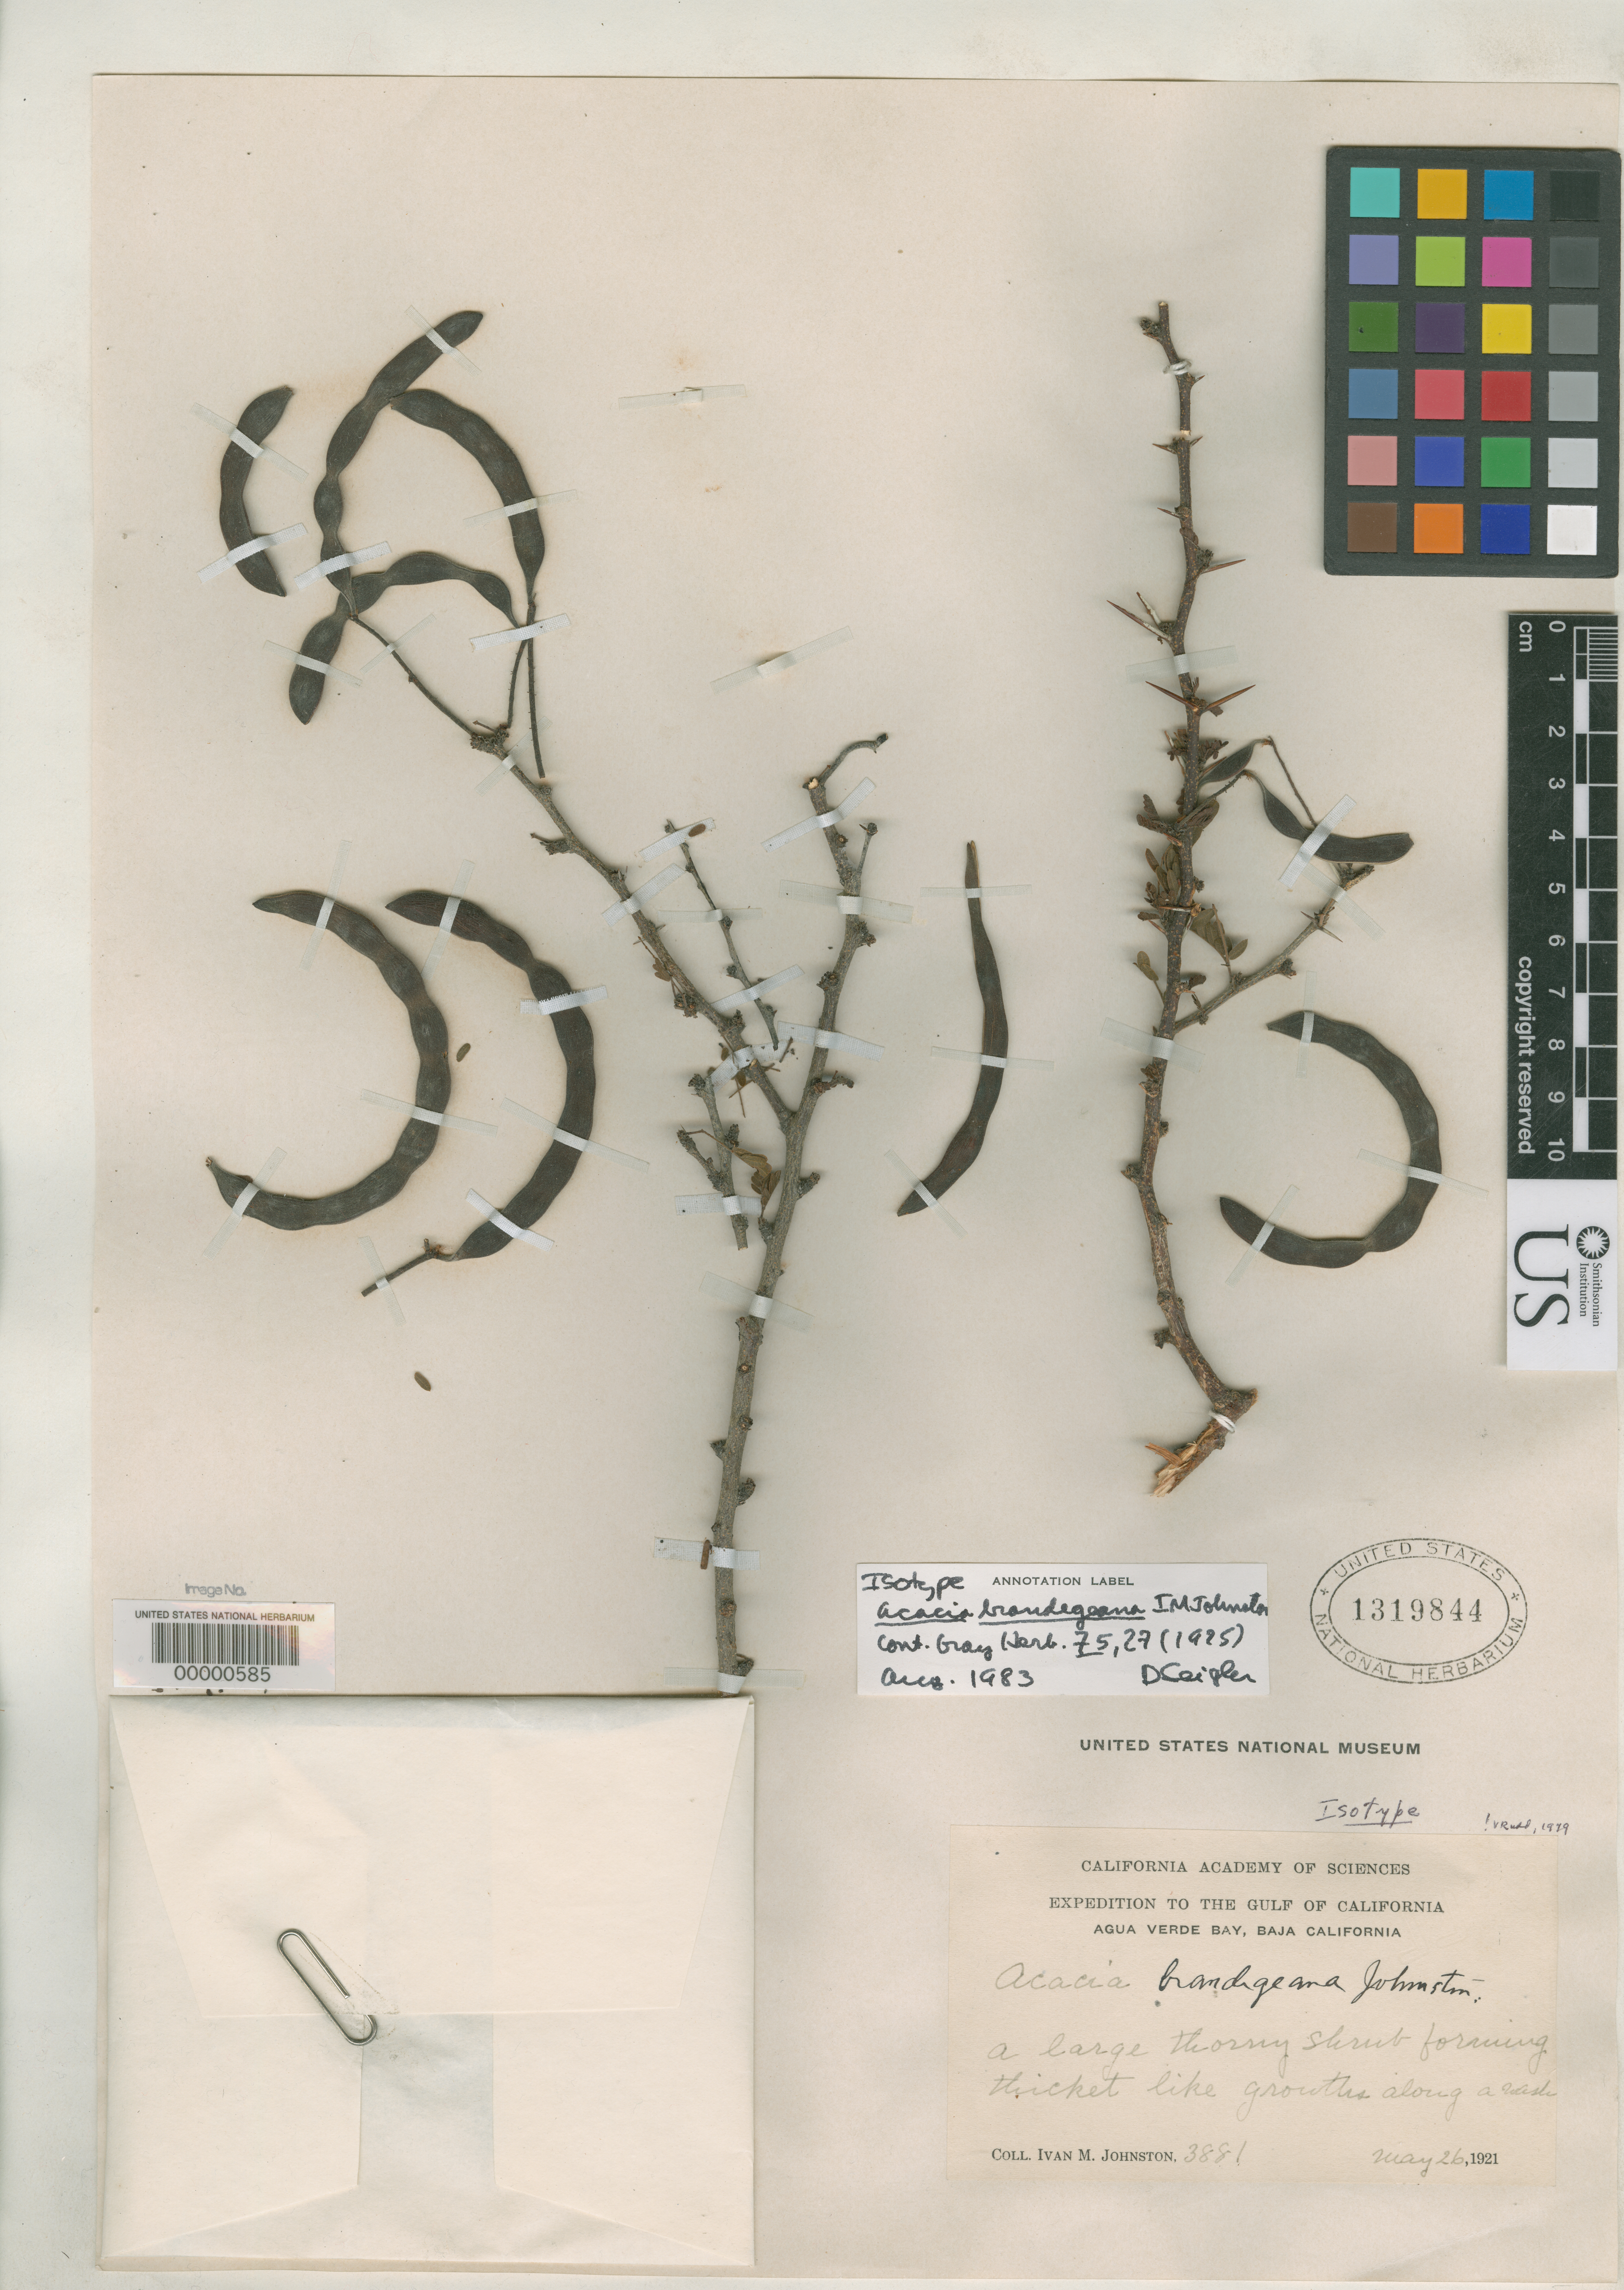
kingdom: Plantae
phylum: Tracheophyta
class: Magnoliopsida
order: Fabales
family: Fabaceae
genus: Acacia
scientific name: Acacia brandegeana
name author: I.M. Johnst.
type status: Isotype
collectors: I.M. Johnston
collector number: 3881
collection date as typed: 26 May 1921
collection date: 1921-05-26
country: Mexico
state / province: Baja California Sur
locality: Agua Verde Bay.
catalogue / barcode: US 1319844